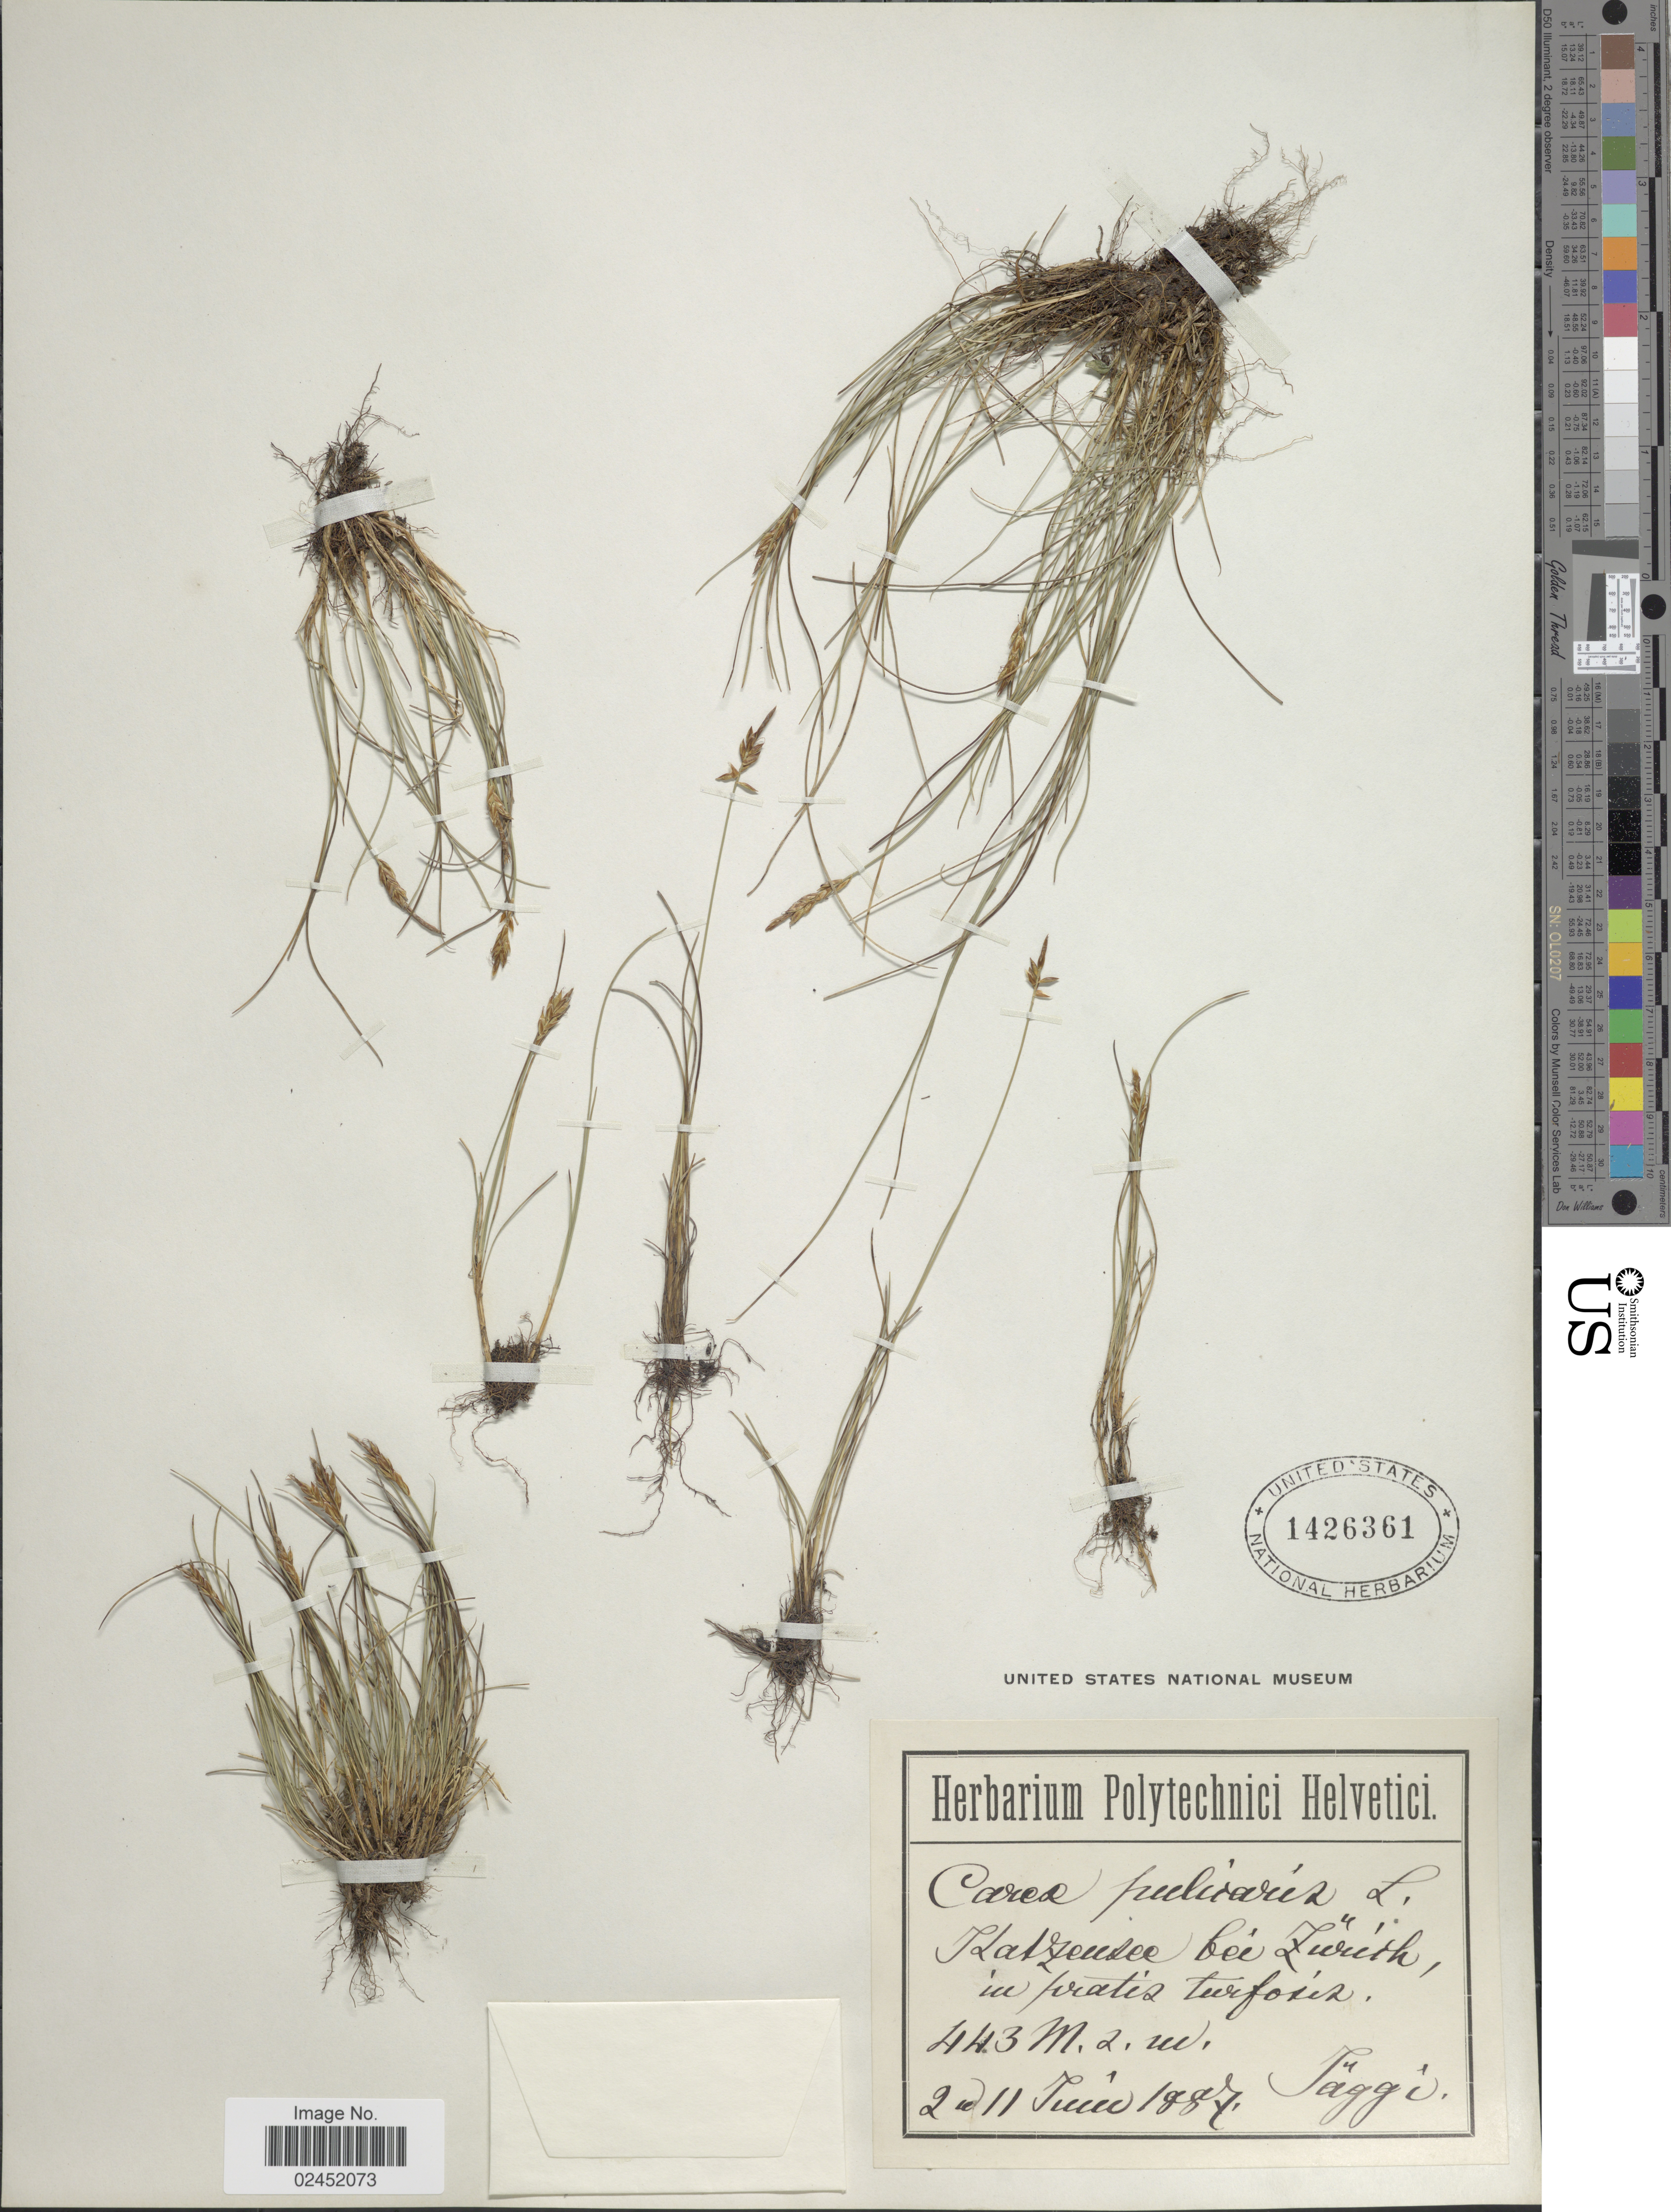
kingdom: Plantae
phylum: Tracheophyta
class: Liliopsida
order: Poales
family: Cyperaceae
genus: Carex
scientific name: Carex pulicaris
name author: L.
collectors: Jaggi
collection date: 1887-06-02/1887-06-11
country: Switzerland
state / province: Zurich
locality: Katzensee bei Zürich in pratis turfosis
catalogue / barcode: US 1426361